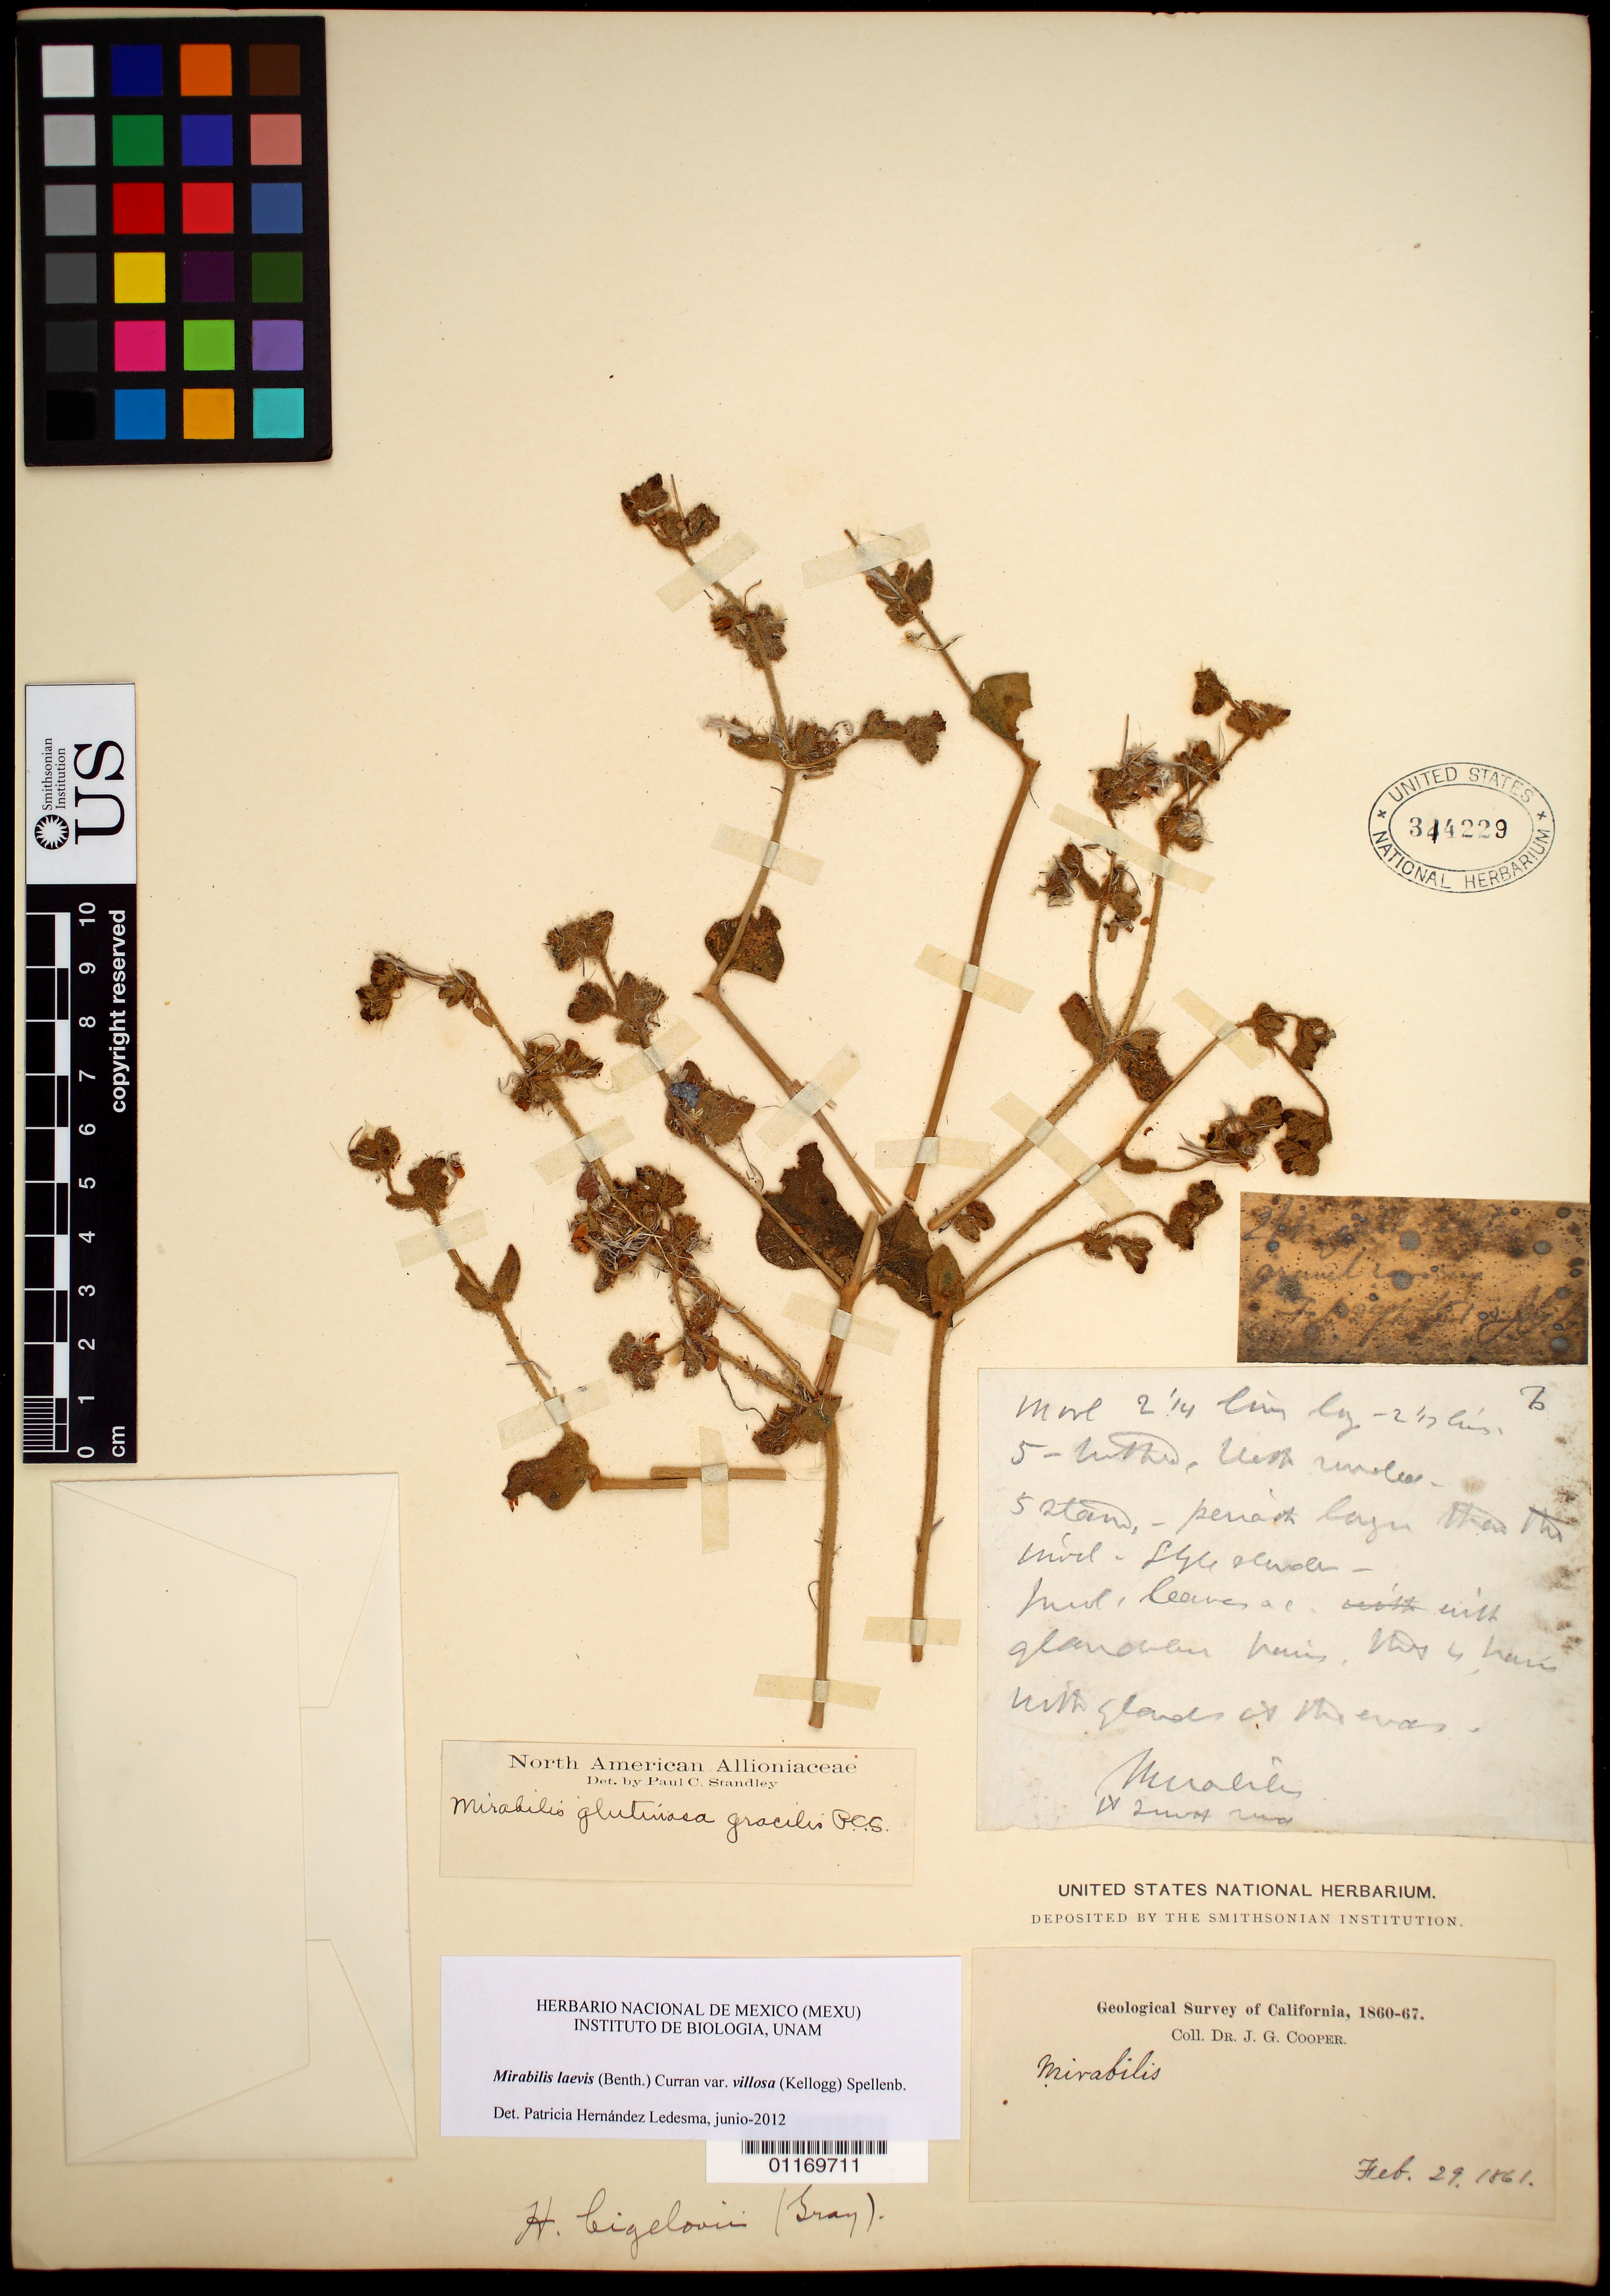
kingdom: Plantae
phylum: Tracheophyta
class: Magnoliopsida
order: Caryophyllales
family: Nyctaginaceae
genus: Mirabilis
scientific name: Mirabilis laevis var. villosa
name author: (Kellogg) Spellenb.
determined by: Hernández-Ledesma, Patricia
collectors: J. G. Cooper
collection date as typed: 29 Feb 1861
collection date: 1861-02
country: United States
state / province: California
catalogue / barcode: US 314229